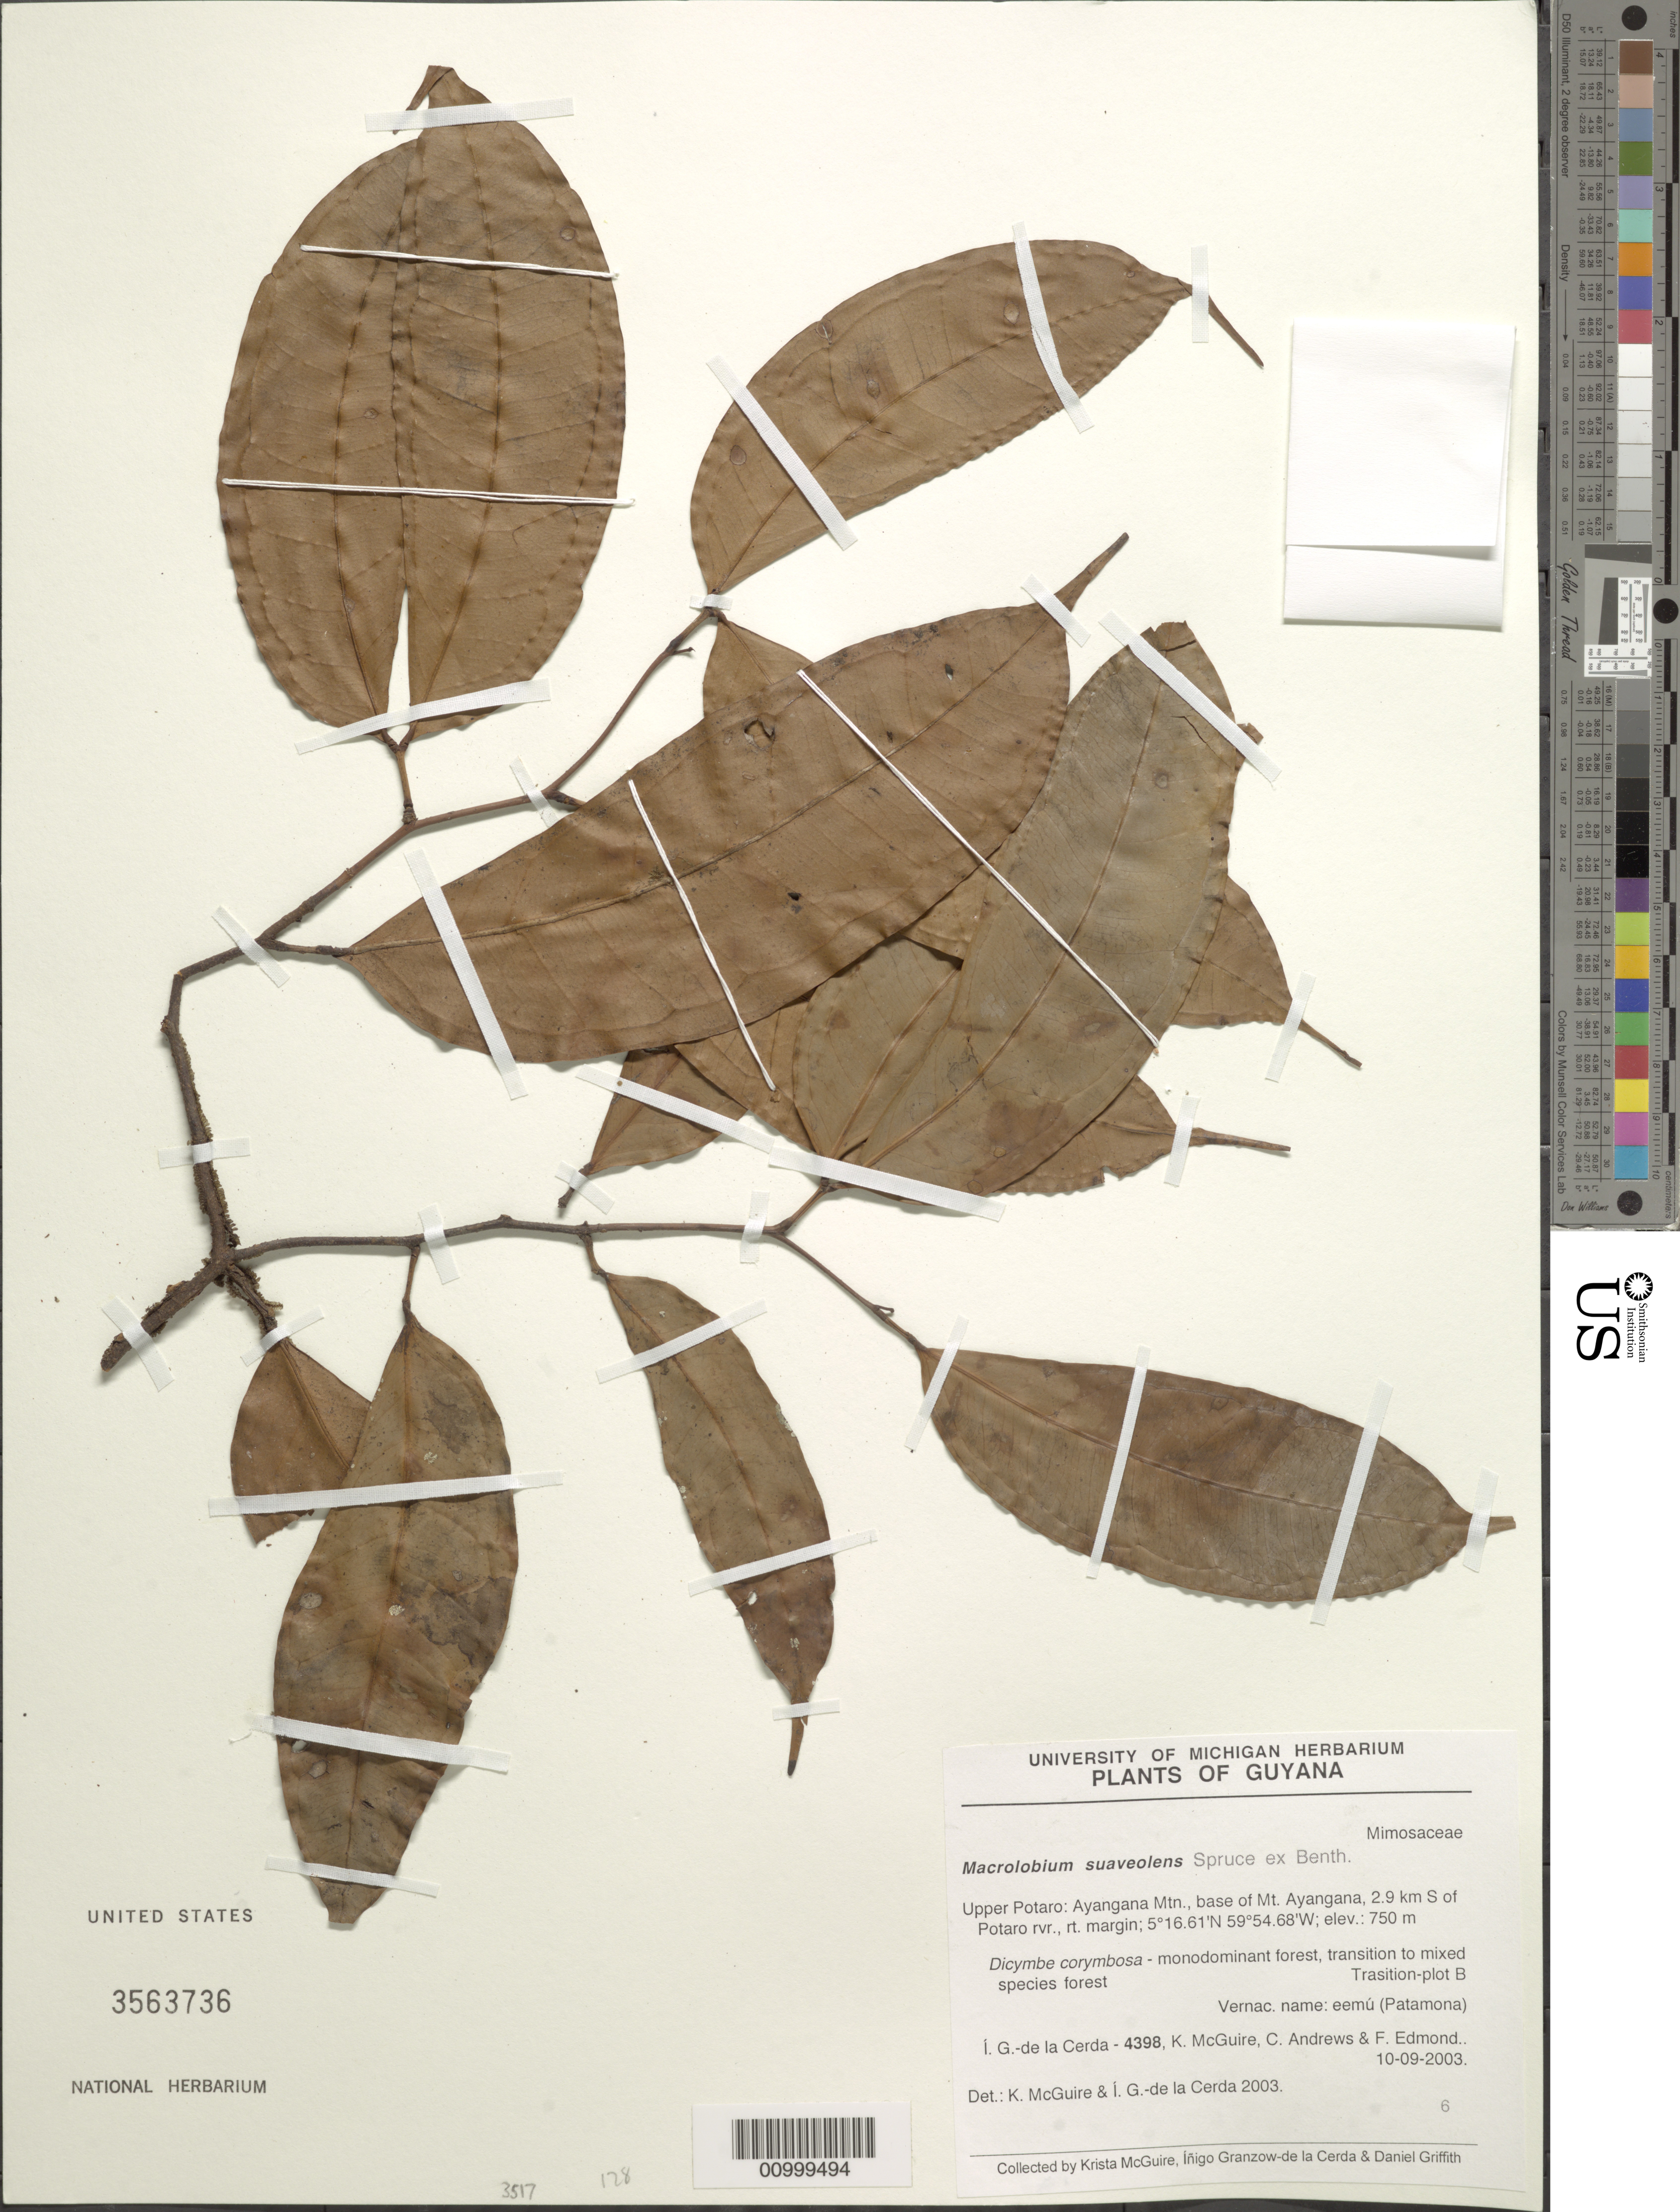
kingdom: Plantae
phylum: Tracheophyta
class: Magnoliopsida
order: Fabales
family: Fabaceae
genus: Macrolobium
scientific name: Macrolobium suaveolens var. suaveolens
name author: Benth.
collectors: I. de la Cerda, K. McGuire, C. Andrews & F. Edmond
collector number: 4398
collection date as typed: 10-Sep-03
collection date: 2003-09-10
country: Guyana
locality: Upper Potaro: Ayangana Mtn., base of Mt. Ayangana, 2.9 km S of Potaro rvr., rt margin. Transition-plot B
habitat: Dicymbe corymbosa-monodominant forest, transition to mixed species forest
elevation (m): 750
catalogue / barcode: US 3563736